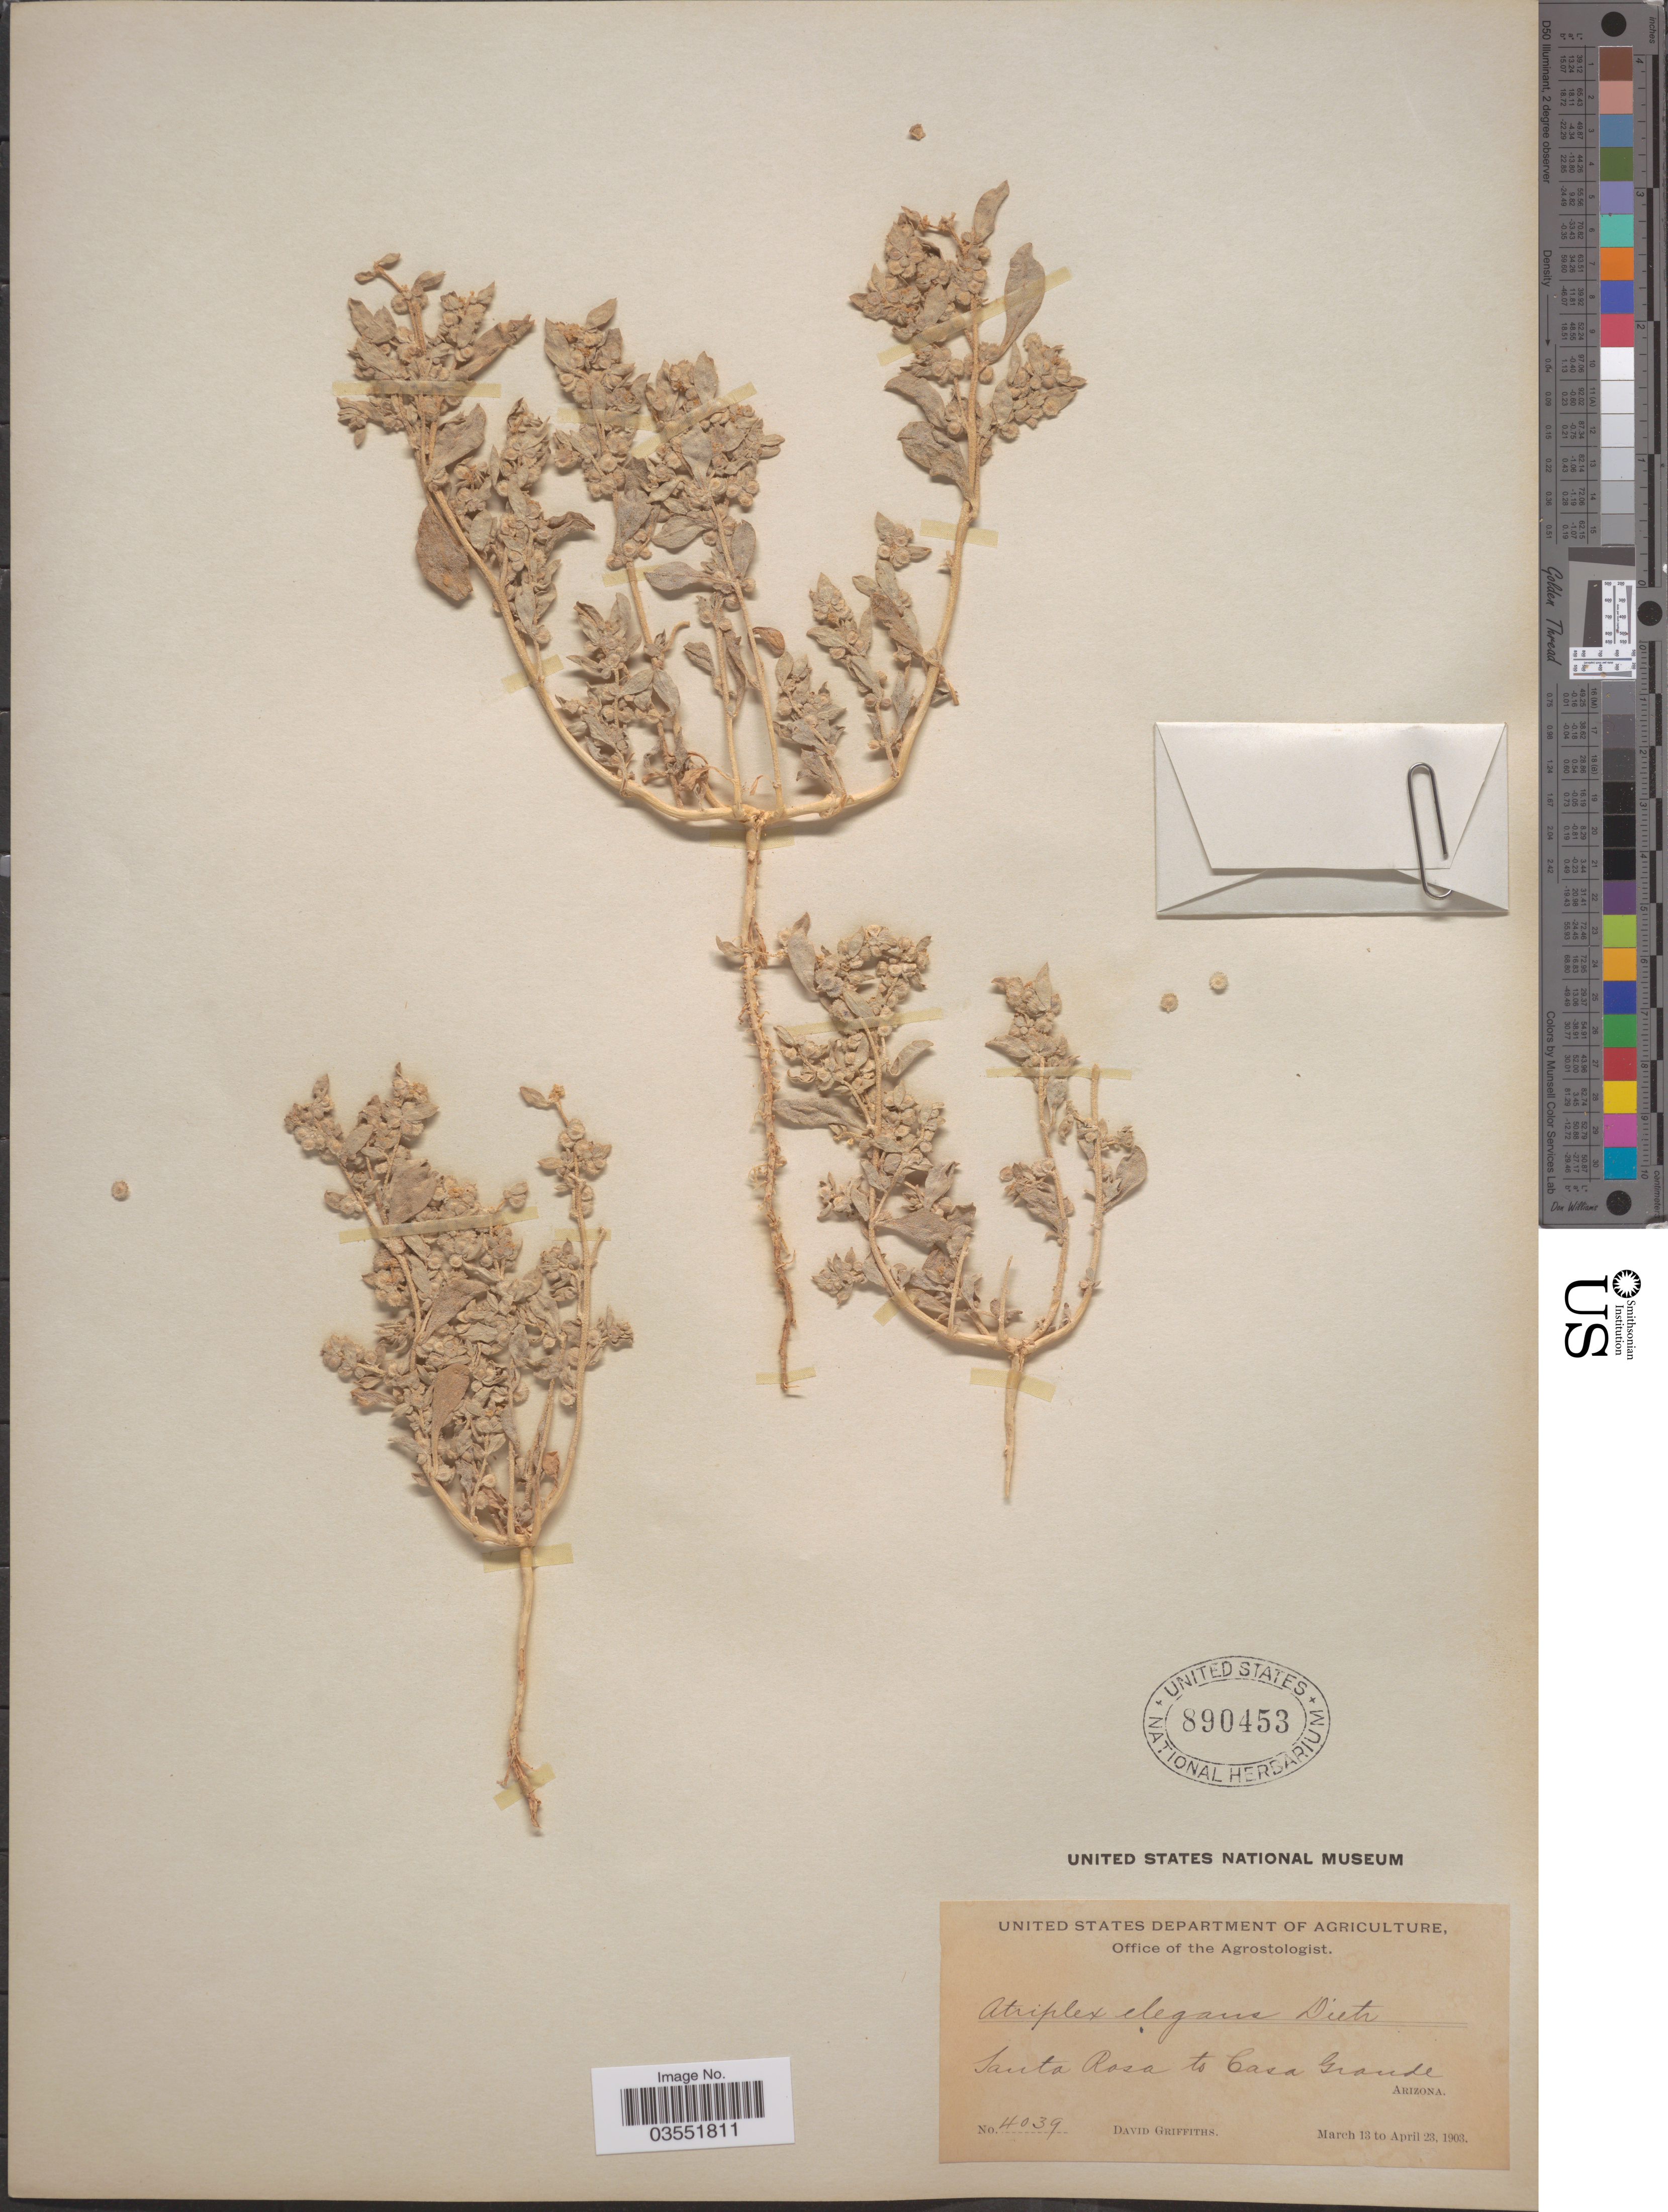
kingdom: Plantae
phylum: Tracheophyta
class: Magnoliopsida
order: Caryophyllales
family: Amaranthaceae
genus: Atriplex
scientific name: Atriplex fasciculata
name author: S. Watson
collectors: D. Griffiths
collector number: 4039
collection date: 1903-03-13/1903-04-23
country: United States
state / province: Arizona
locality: Santa Rosa to Casa Grande.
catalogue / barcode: US 890453